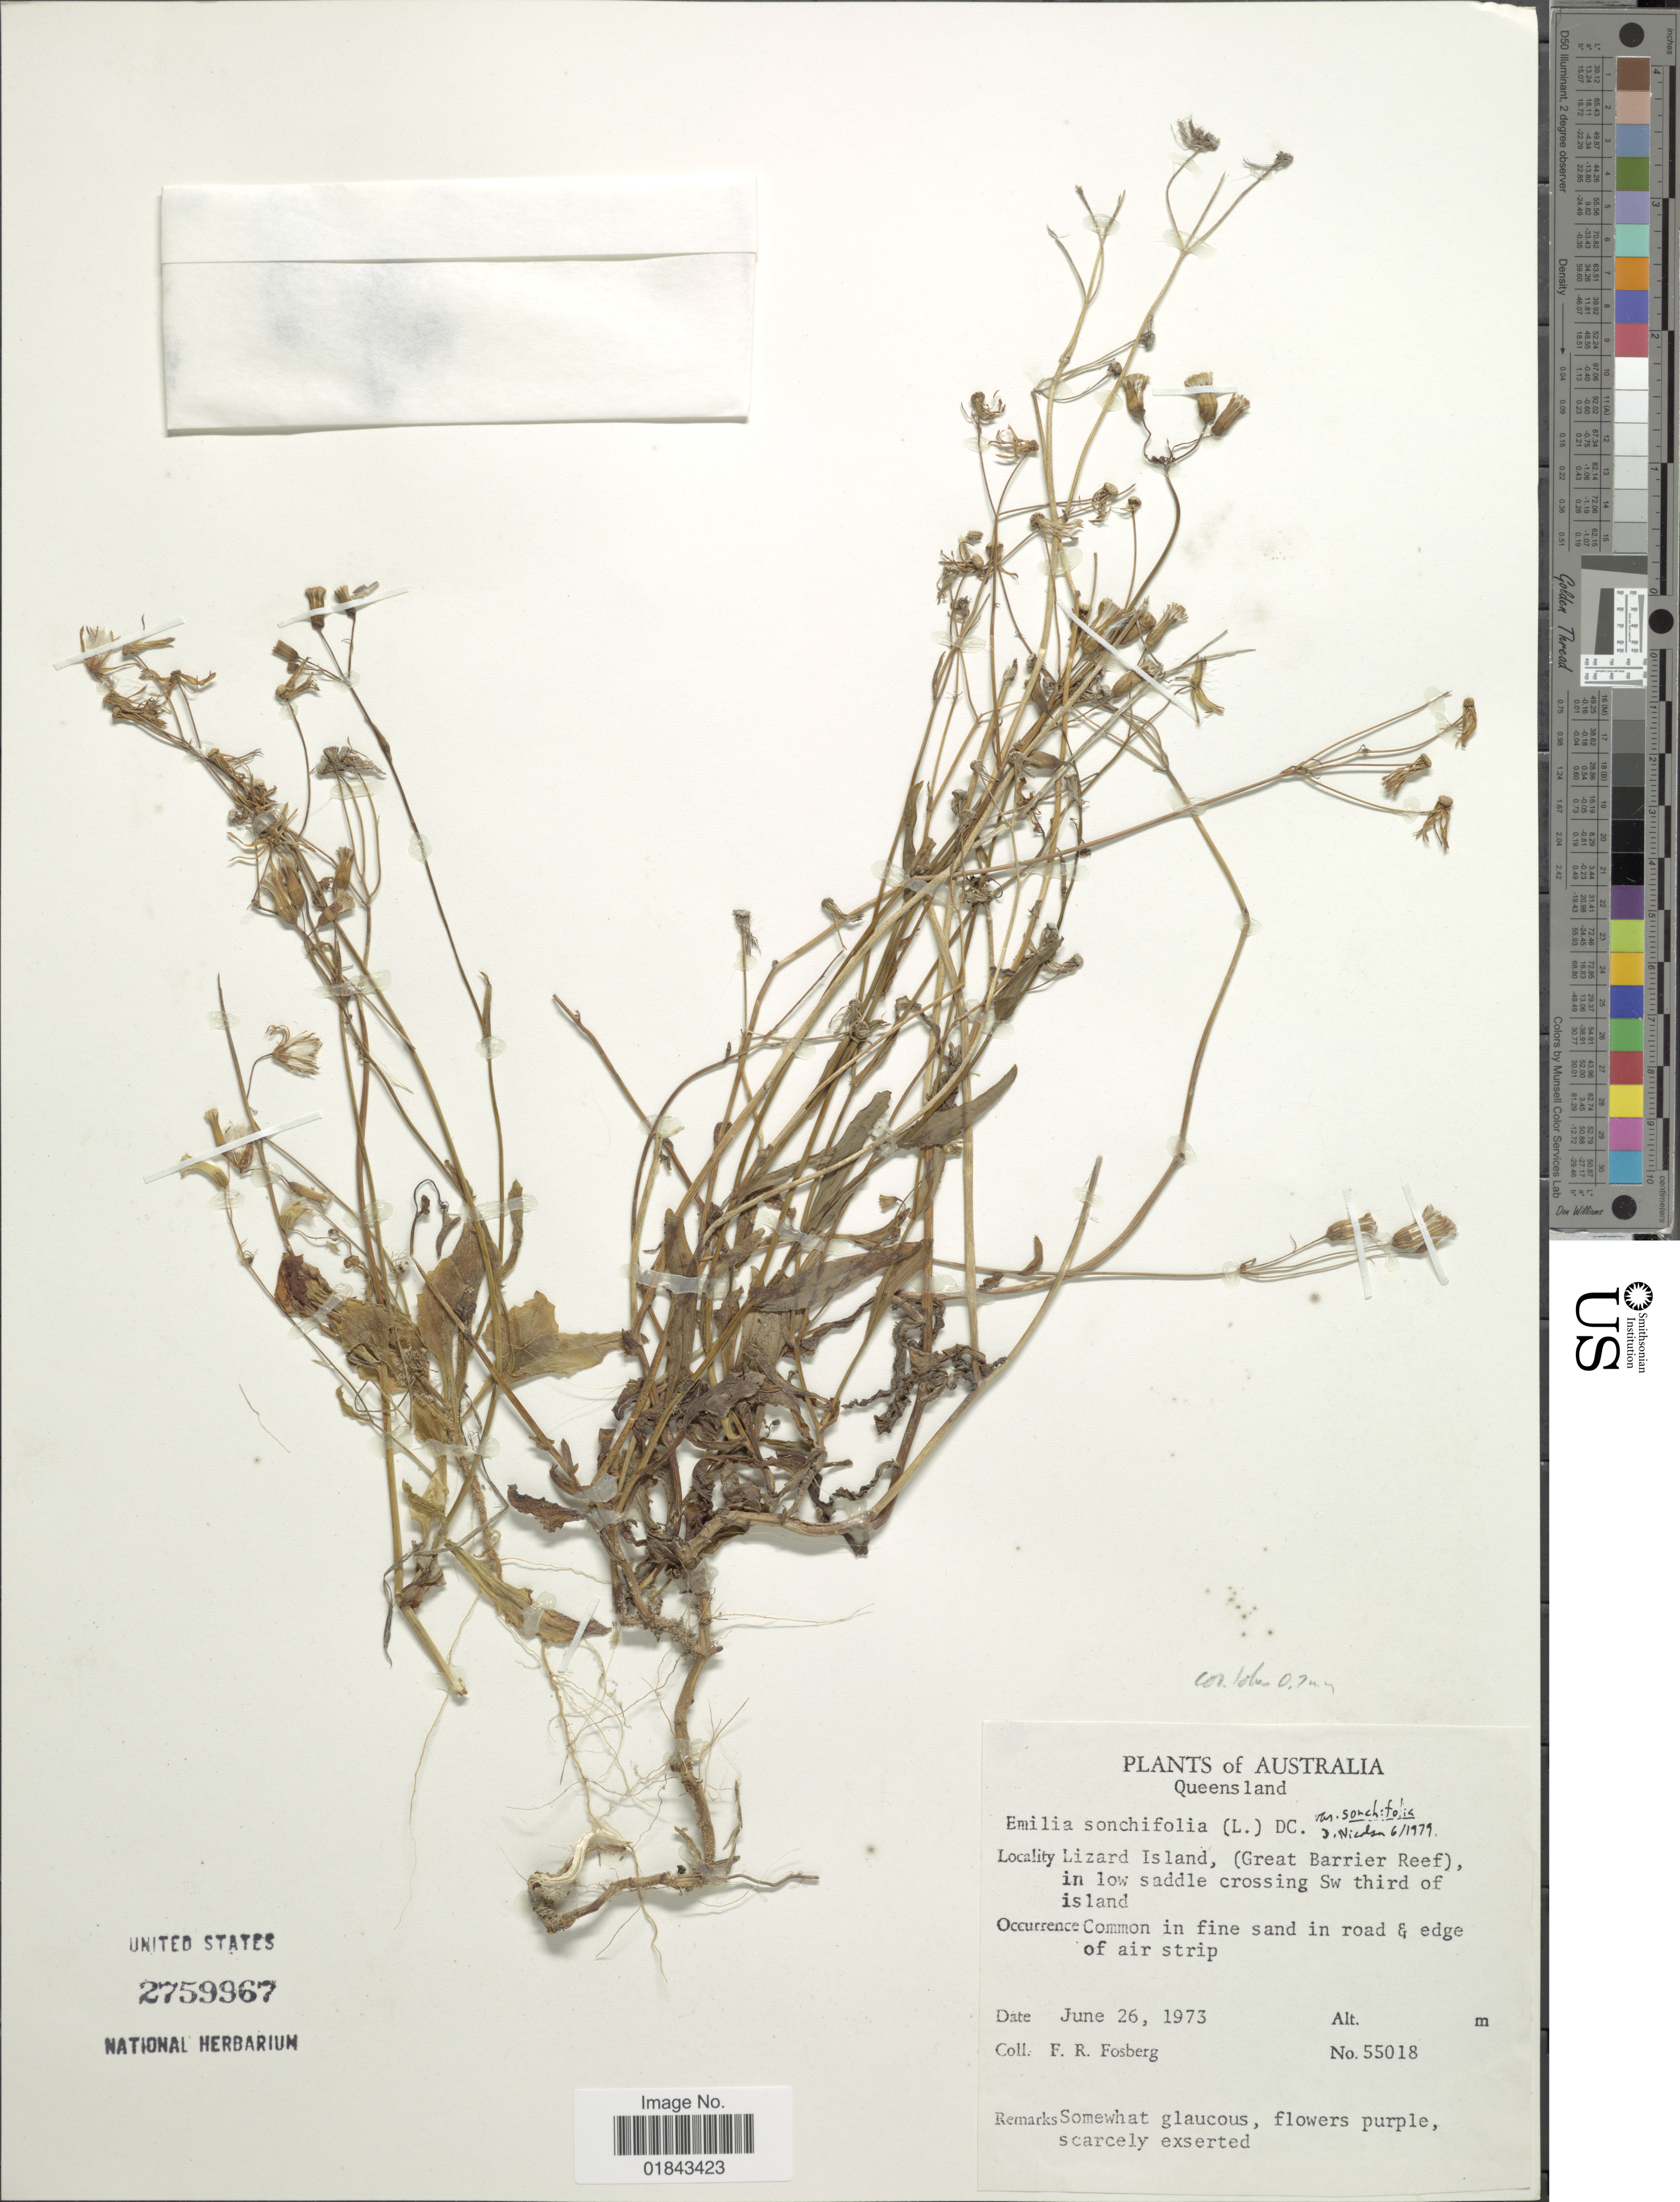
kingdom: Plantae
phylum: Tracheophyta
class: Magnoliopsida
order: Asterales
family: Asteraceae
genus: Emilia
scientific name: Emilia sonchifolia var. sonchifolia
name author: (L.) DC.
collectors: F. R. Fosberg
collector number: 55018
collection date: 1973-06-26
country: Australia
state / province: Queensland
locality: Lizard Island, (Great Barrier Reef), in low saddle crossing Sw third of island, common in road & edge of air strip.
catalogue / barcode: US 2759967